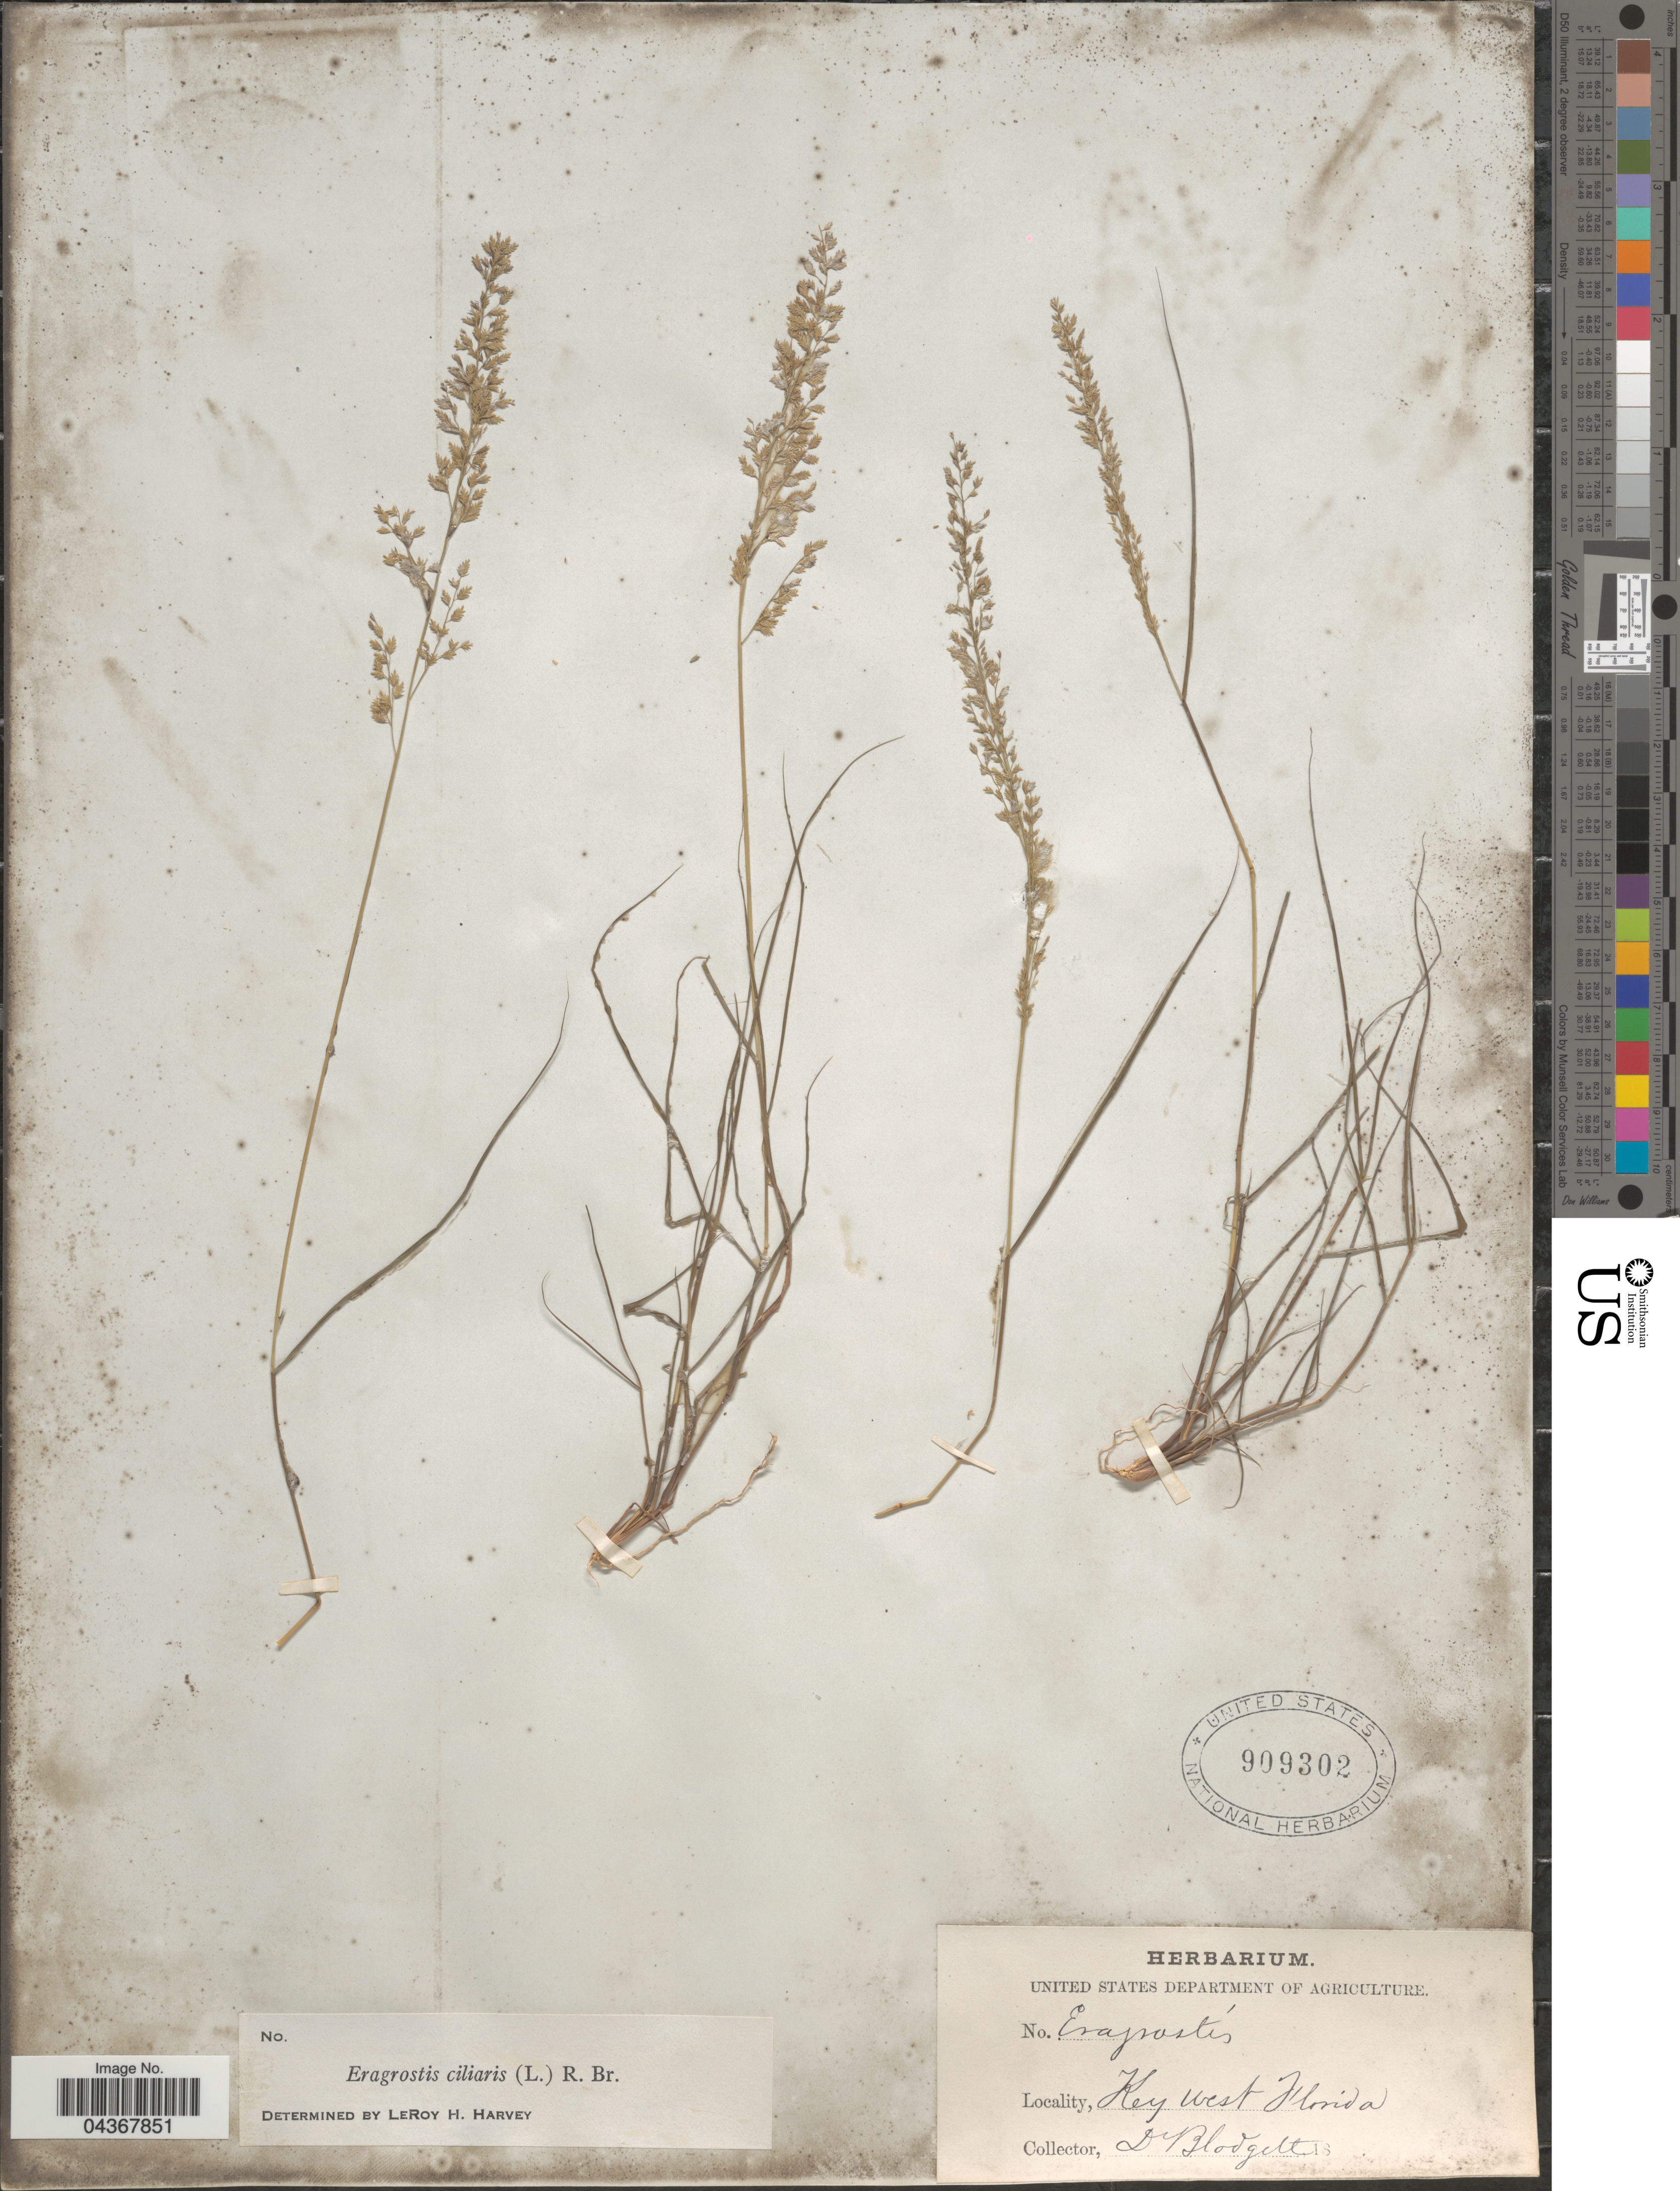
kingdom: Plantae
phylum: Tracheophyta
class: Liliopsida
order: Poales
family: Poaceae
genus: Eragrostis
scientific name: Eragrostis ciliaris var. laxa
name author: Kuntze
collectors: -. Blodgett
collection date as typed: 18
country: United States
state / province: Florida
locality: Key West.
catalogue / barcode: US 909302